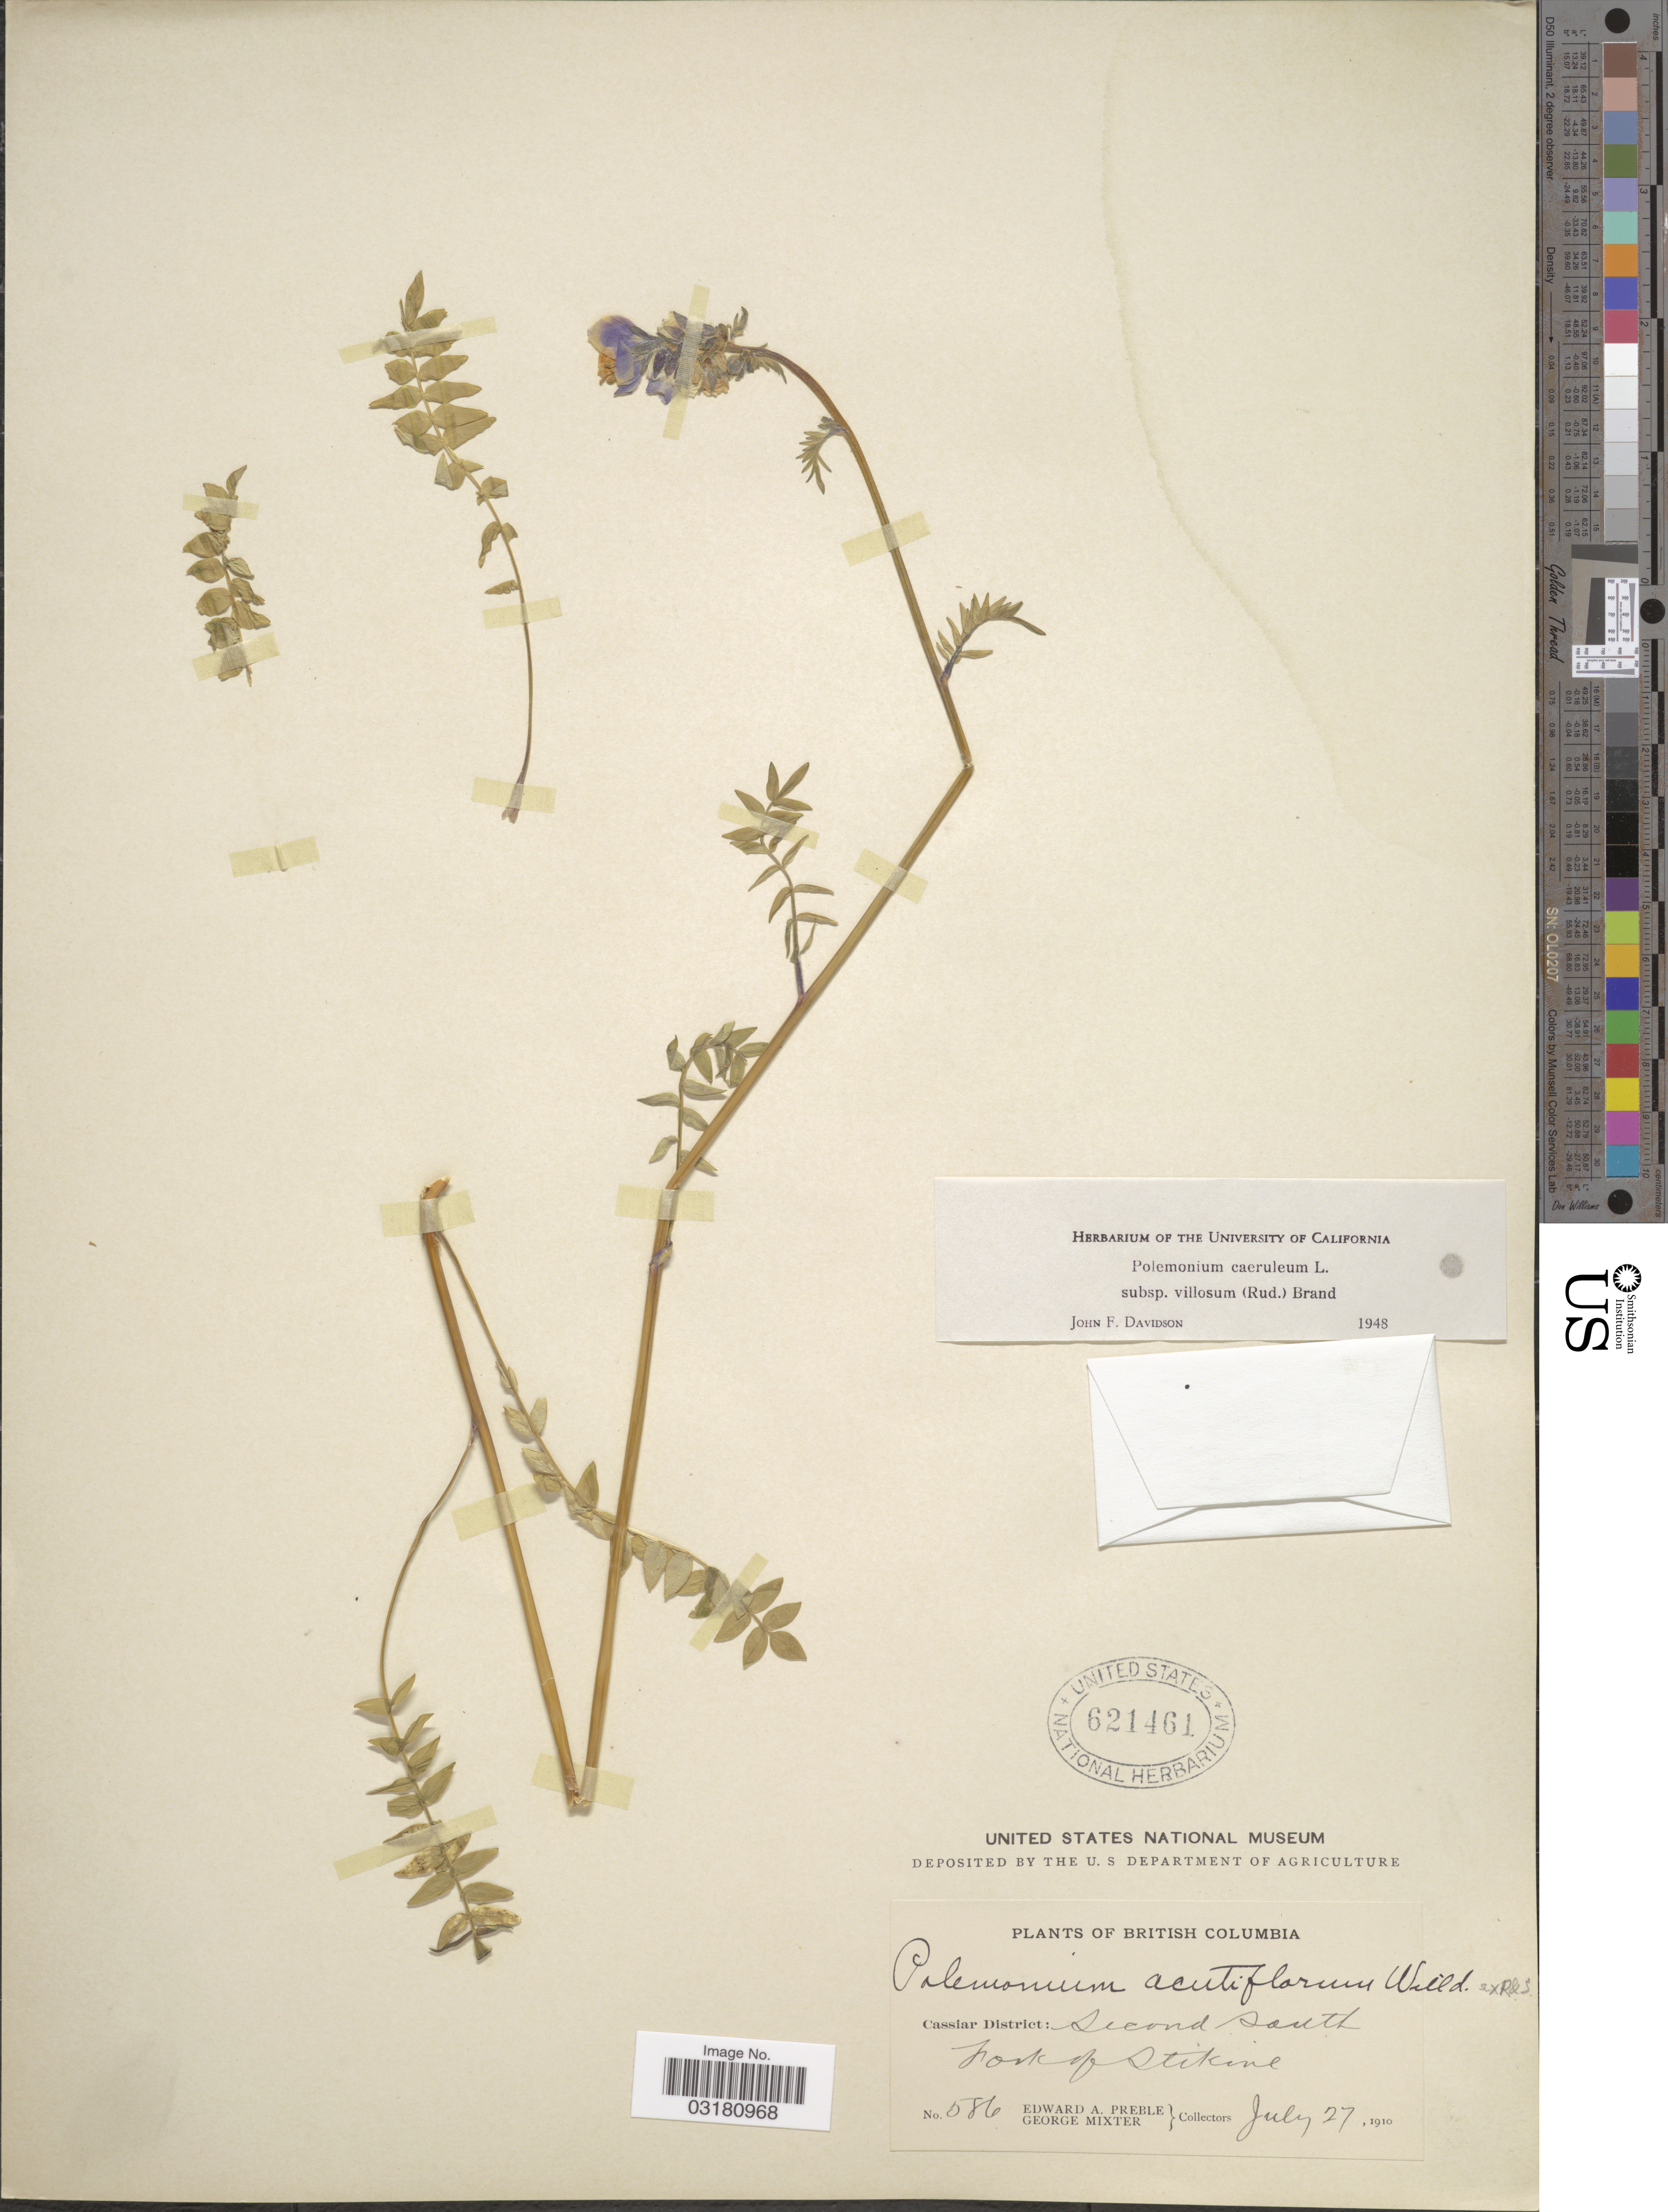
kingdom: Plantae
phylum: Tracheophyta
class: Magnoliopsida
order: Ericales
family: Polemoniaceae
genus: Polemonium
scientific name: Polemonium caeruleum var. villosum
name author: (Rudolph ex Georgi) Brand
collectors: E. Preble & G. Mixter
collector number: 586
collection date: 1910-07-27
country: Canada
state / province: British Columbia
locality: Cassiar District: Second south Fork of Stikine.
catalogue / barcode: US 621461